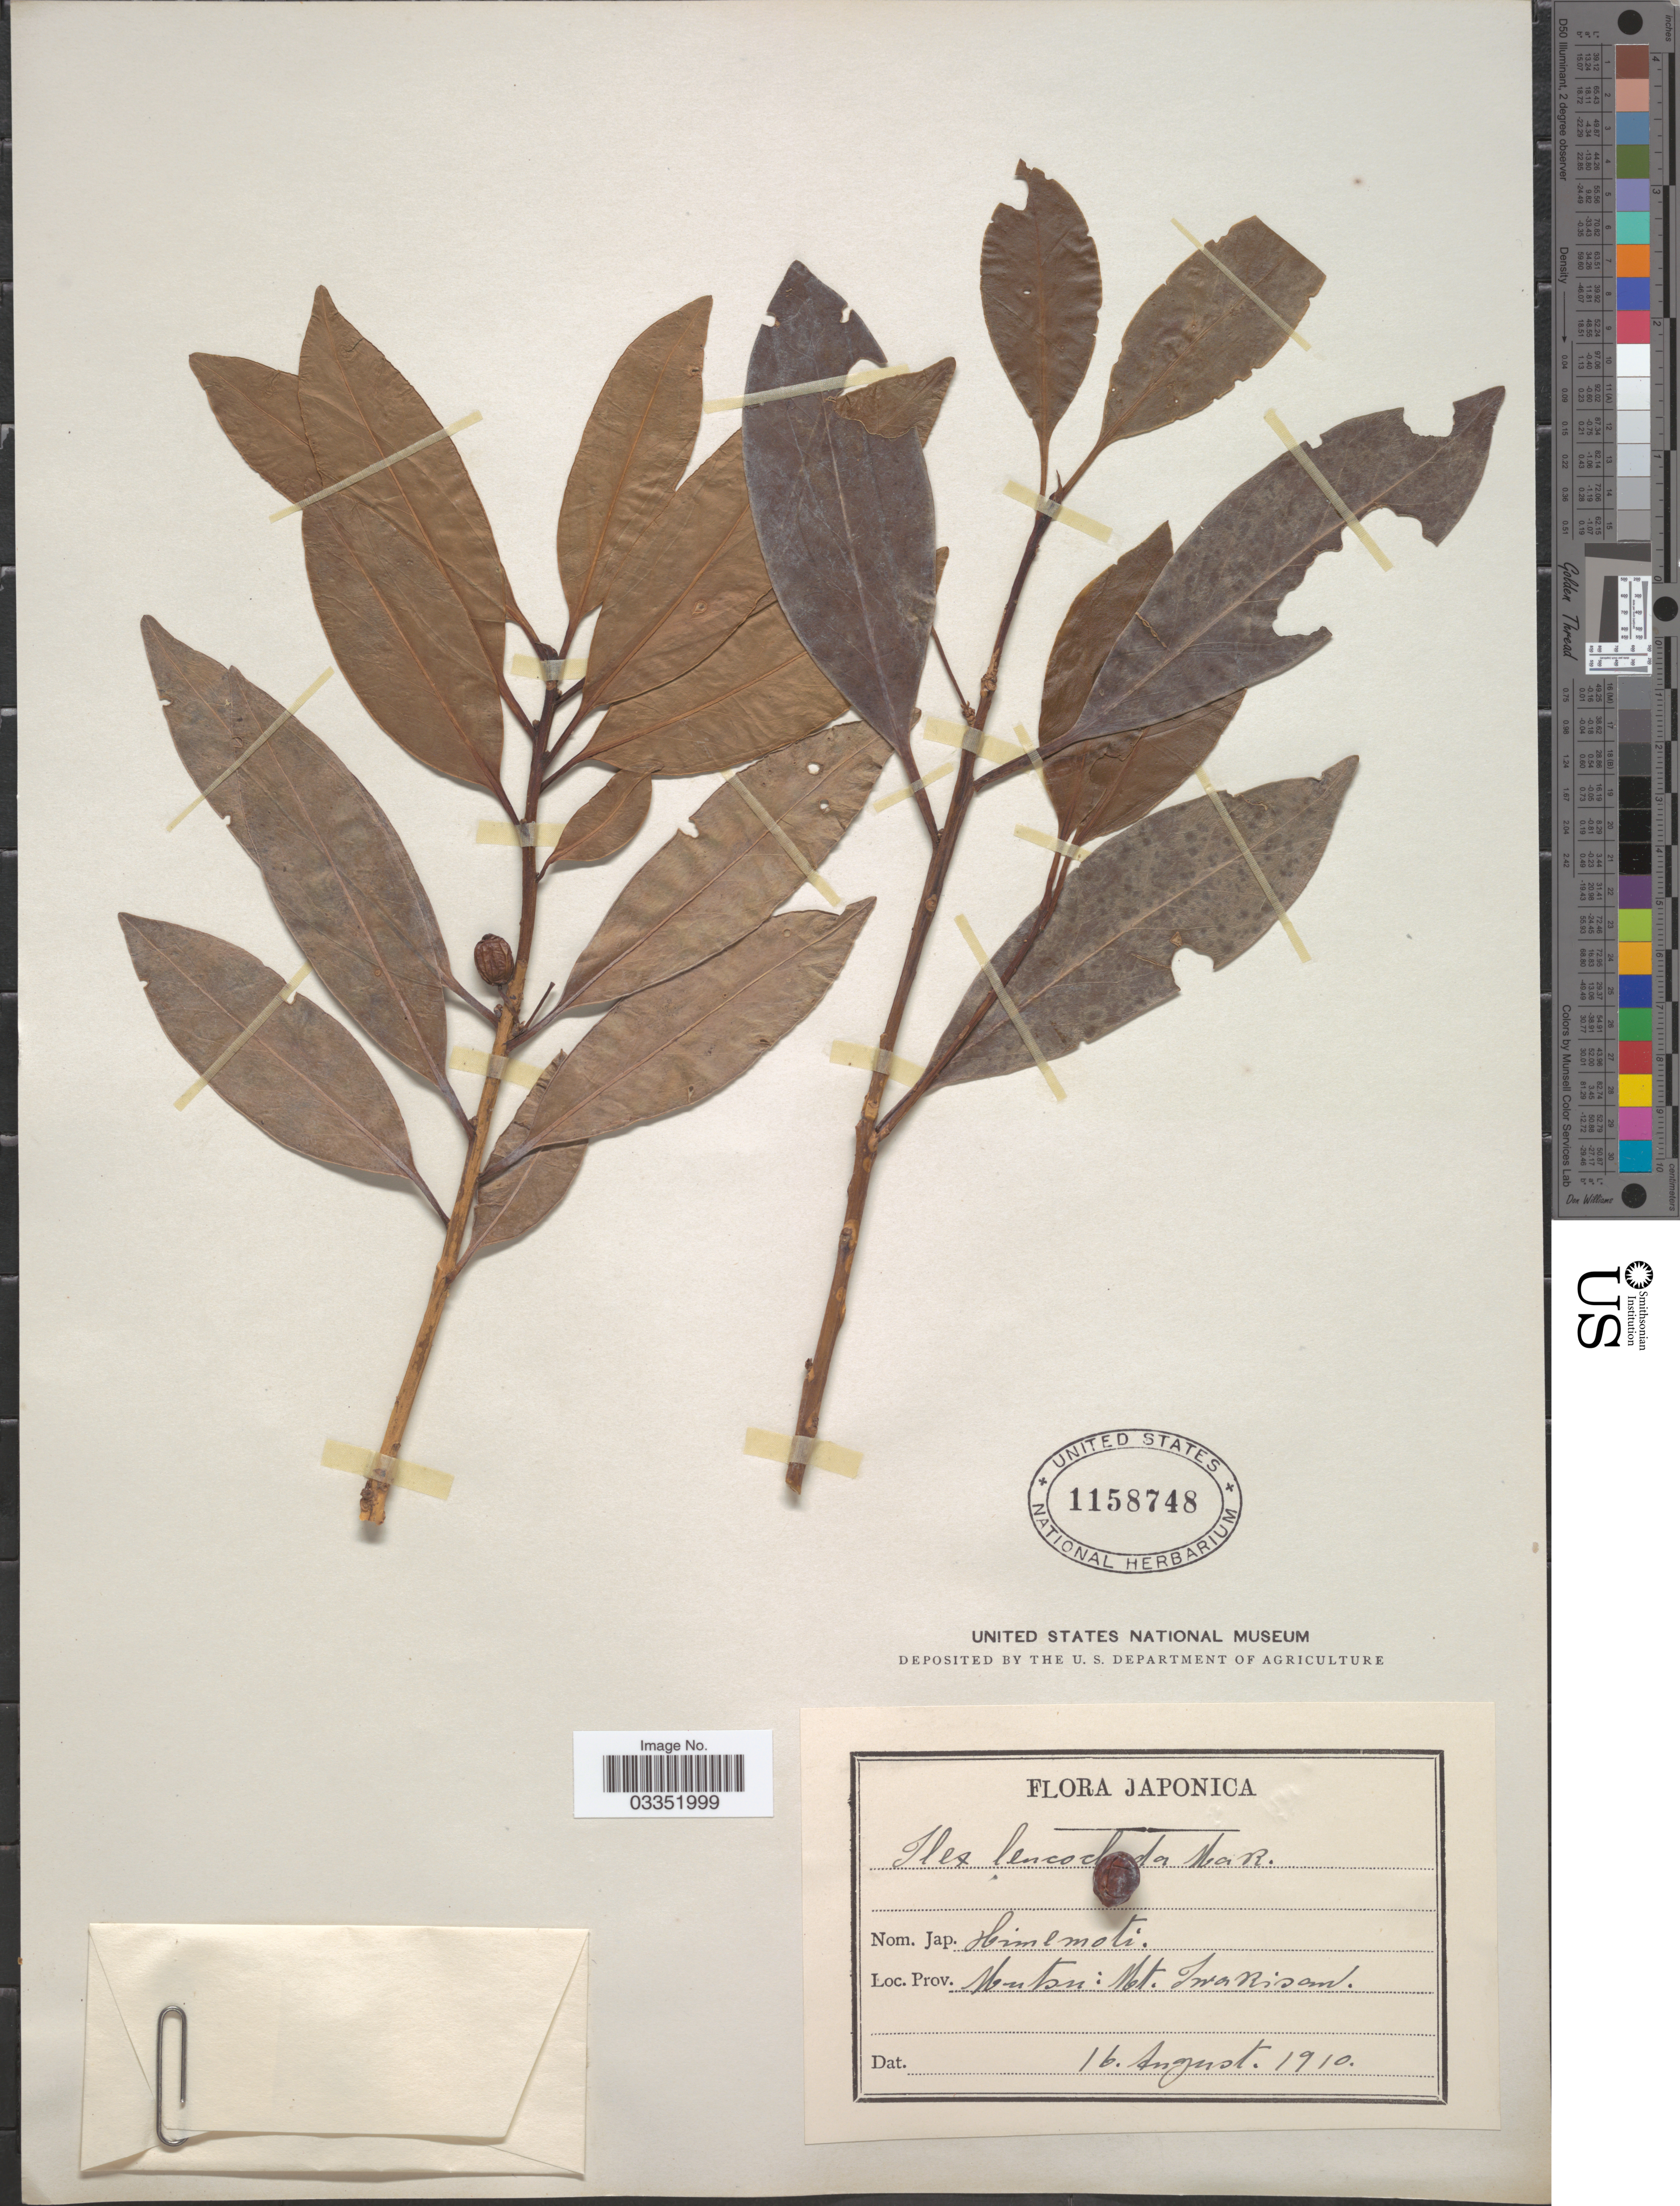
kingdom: Plantae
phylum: Tracheophyta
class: Magnoliopsida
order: Aquifoliales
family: Aquifoliaceae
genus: Ilex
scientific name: Ilex leucoclada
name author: (Maxim.) Makino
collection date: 1910-08-16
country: Japan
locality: Prov. Mutsu: Mt. Iwakisan.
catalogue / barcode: US 1158748